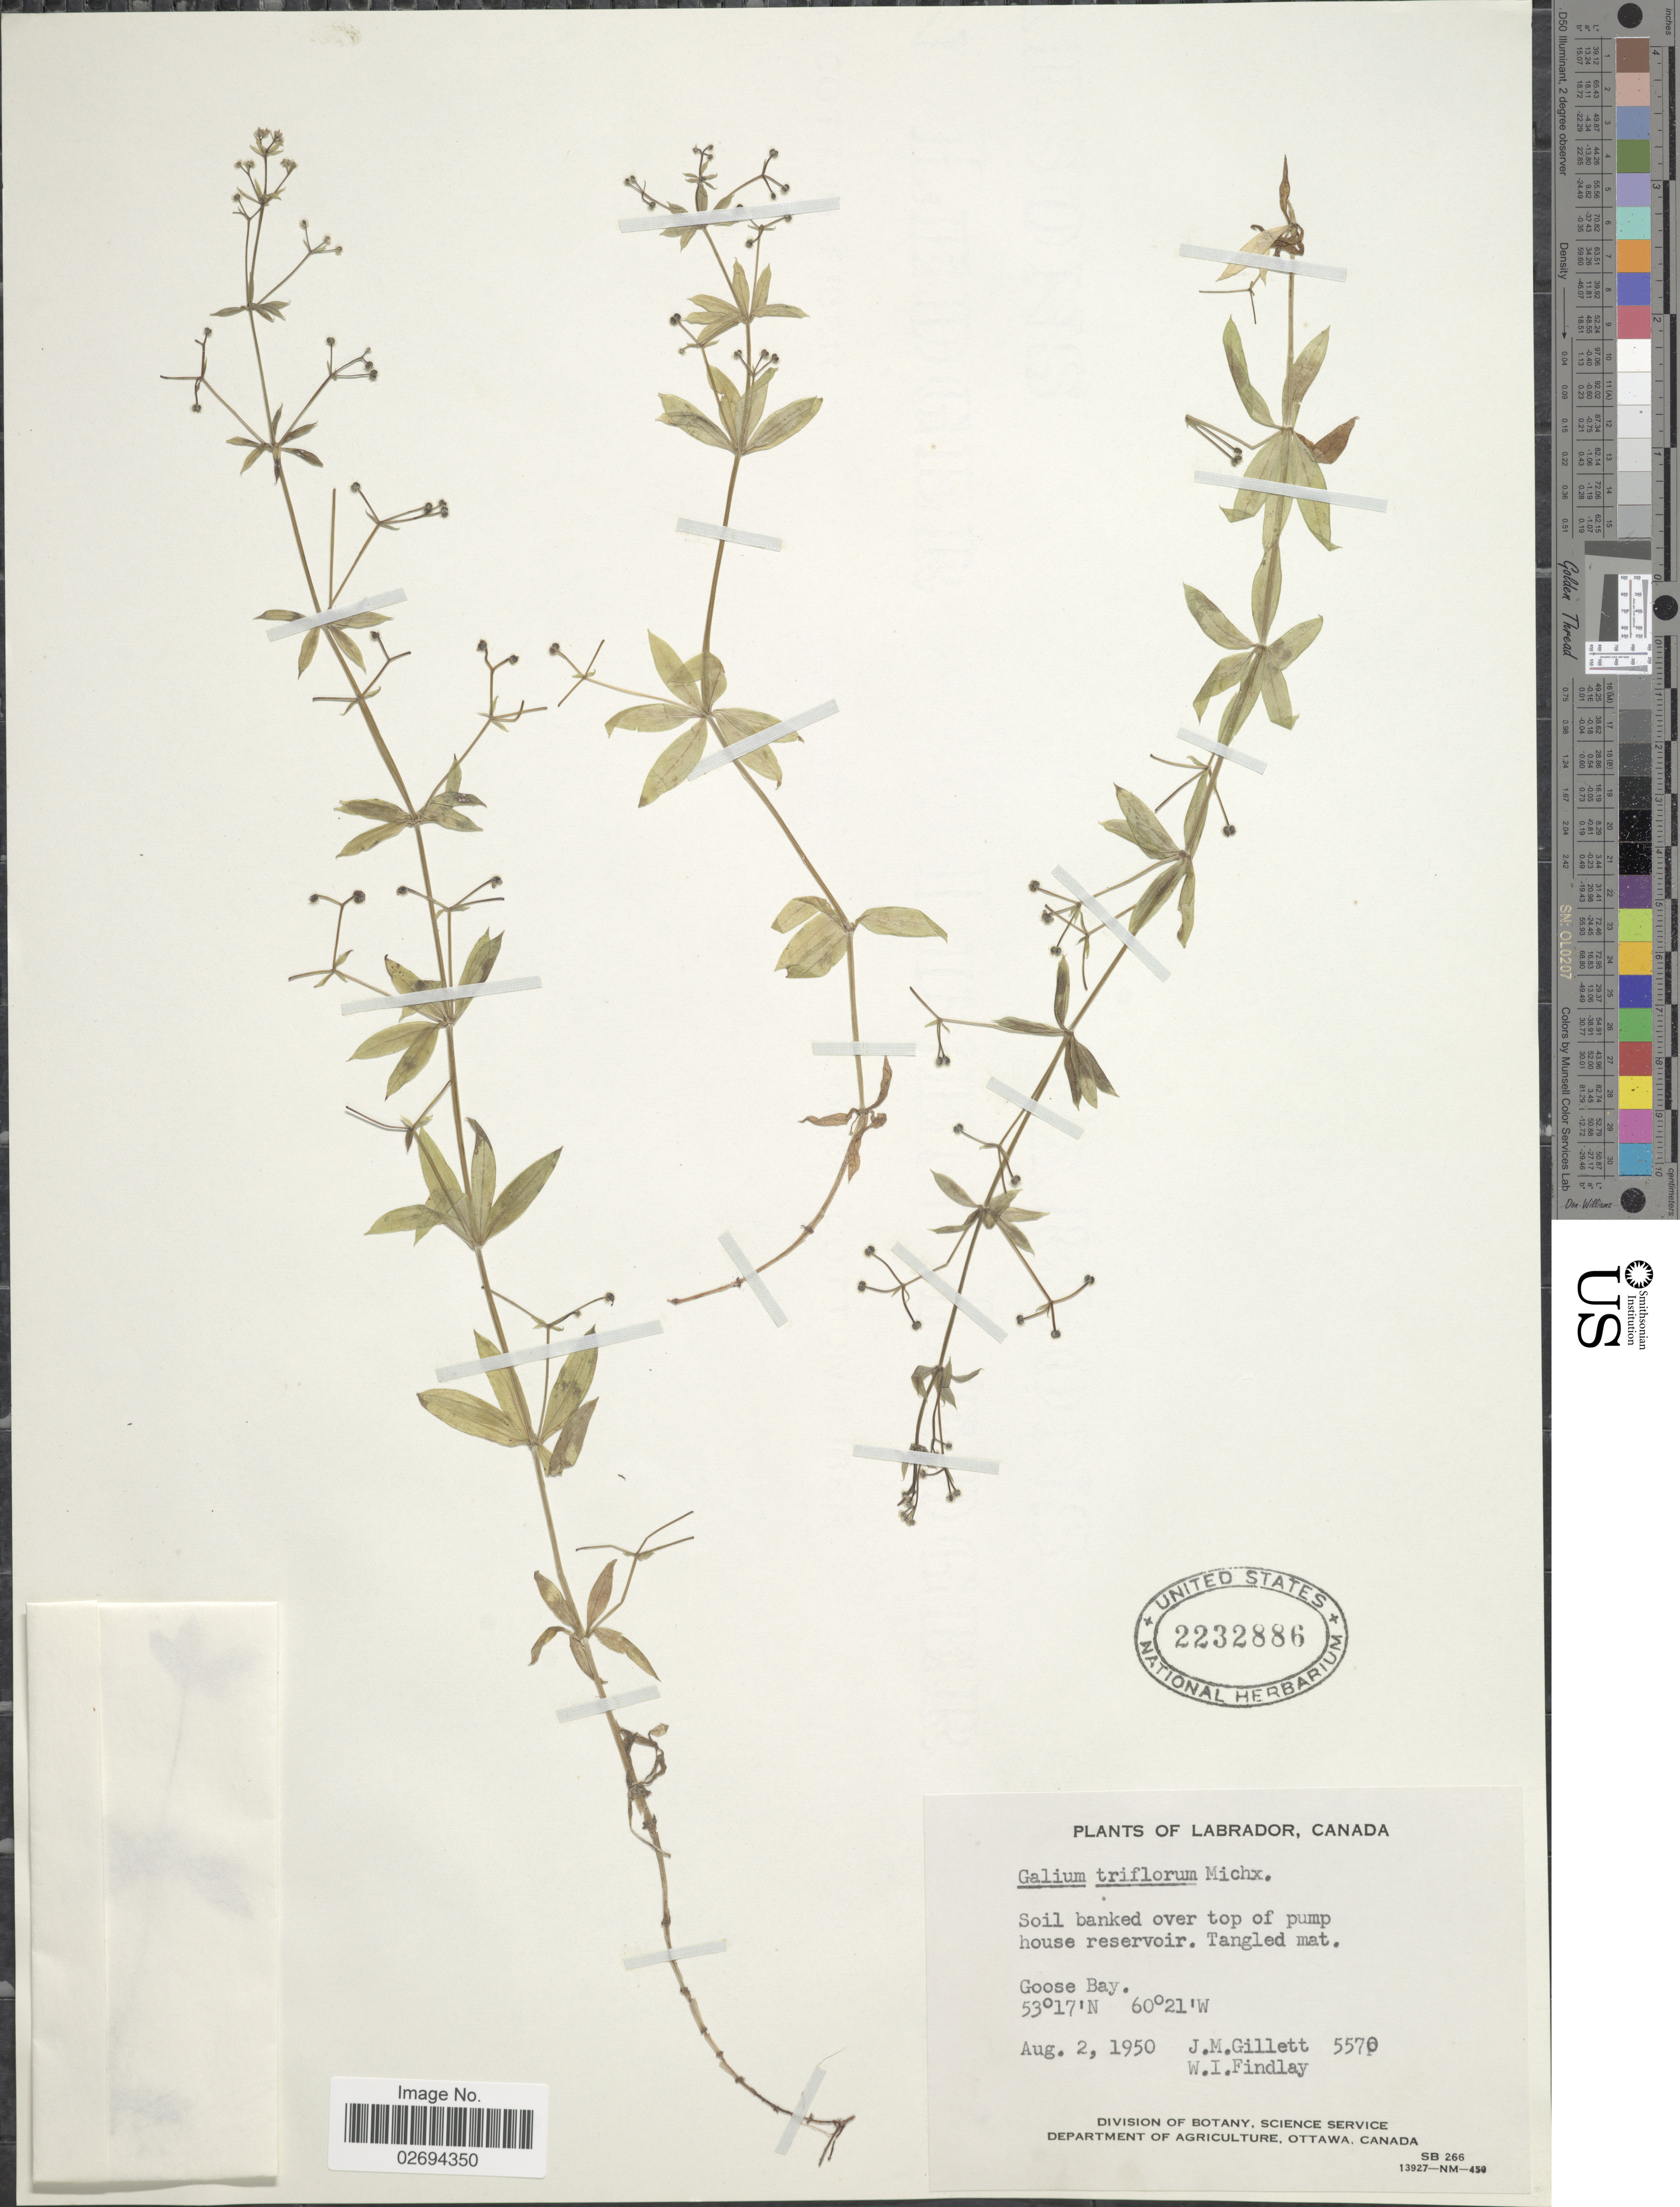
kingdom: Plantae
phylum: Tracheophyta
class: Magnoliopsida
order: Gentianales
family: Rubiaceae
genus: Galium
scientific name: Galium triflorum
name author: Michx.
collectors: J. M. Gillett & W. Findlay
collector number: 5570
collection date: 1950-08-02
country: Canada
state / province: Newfoundland and Labrador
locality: Labrador. Soil banked over top of pump house reservoir. Goose Bay.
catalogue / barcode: US 2232886